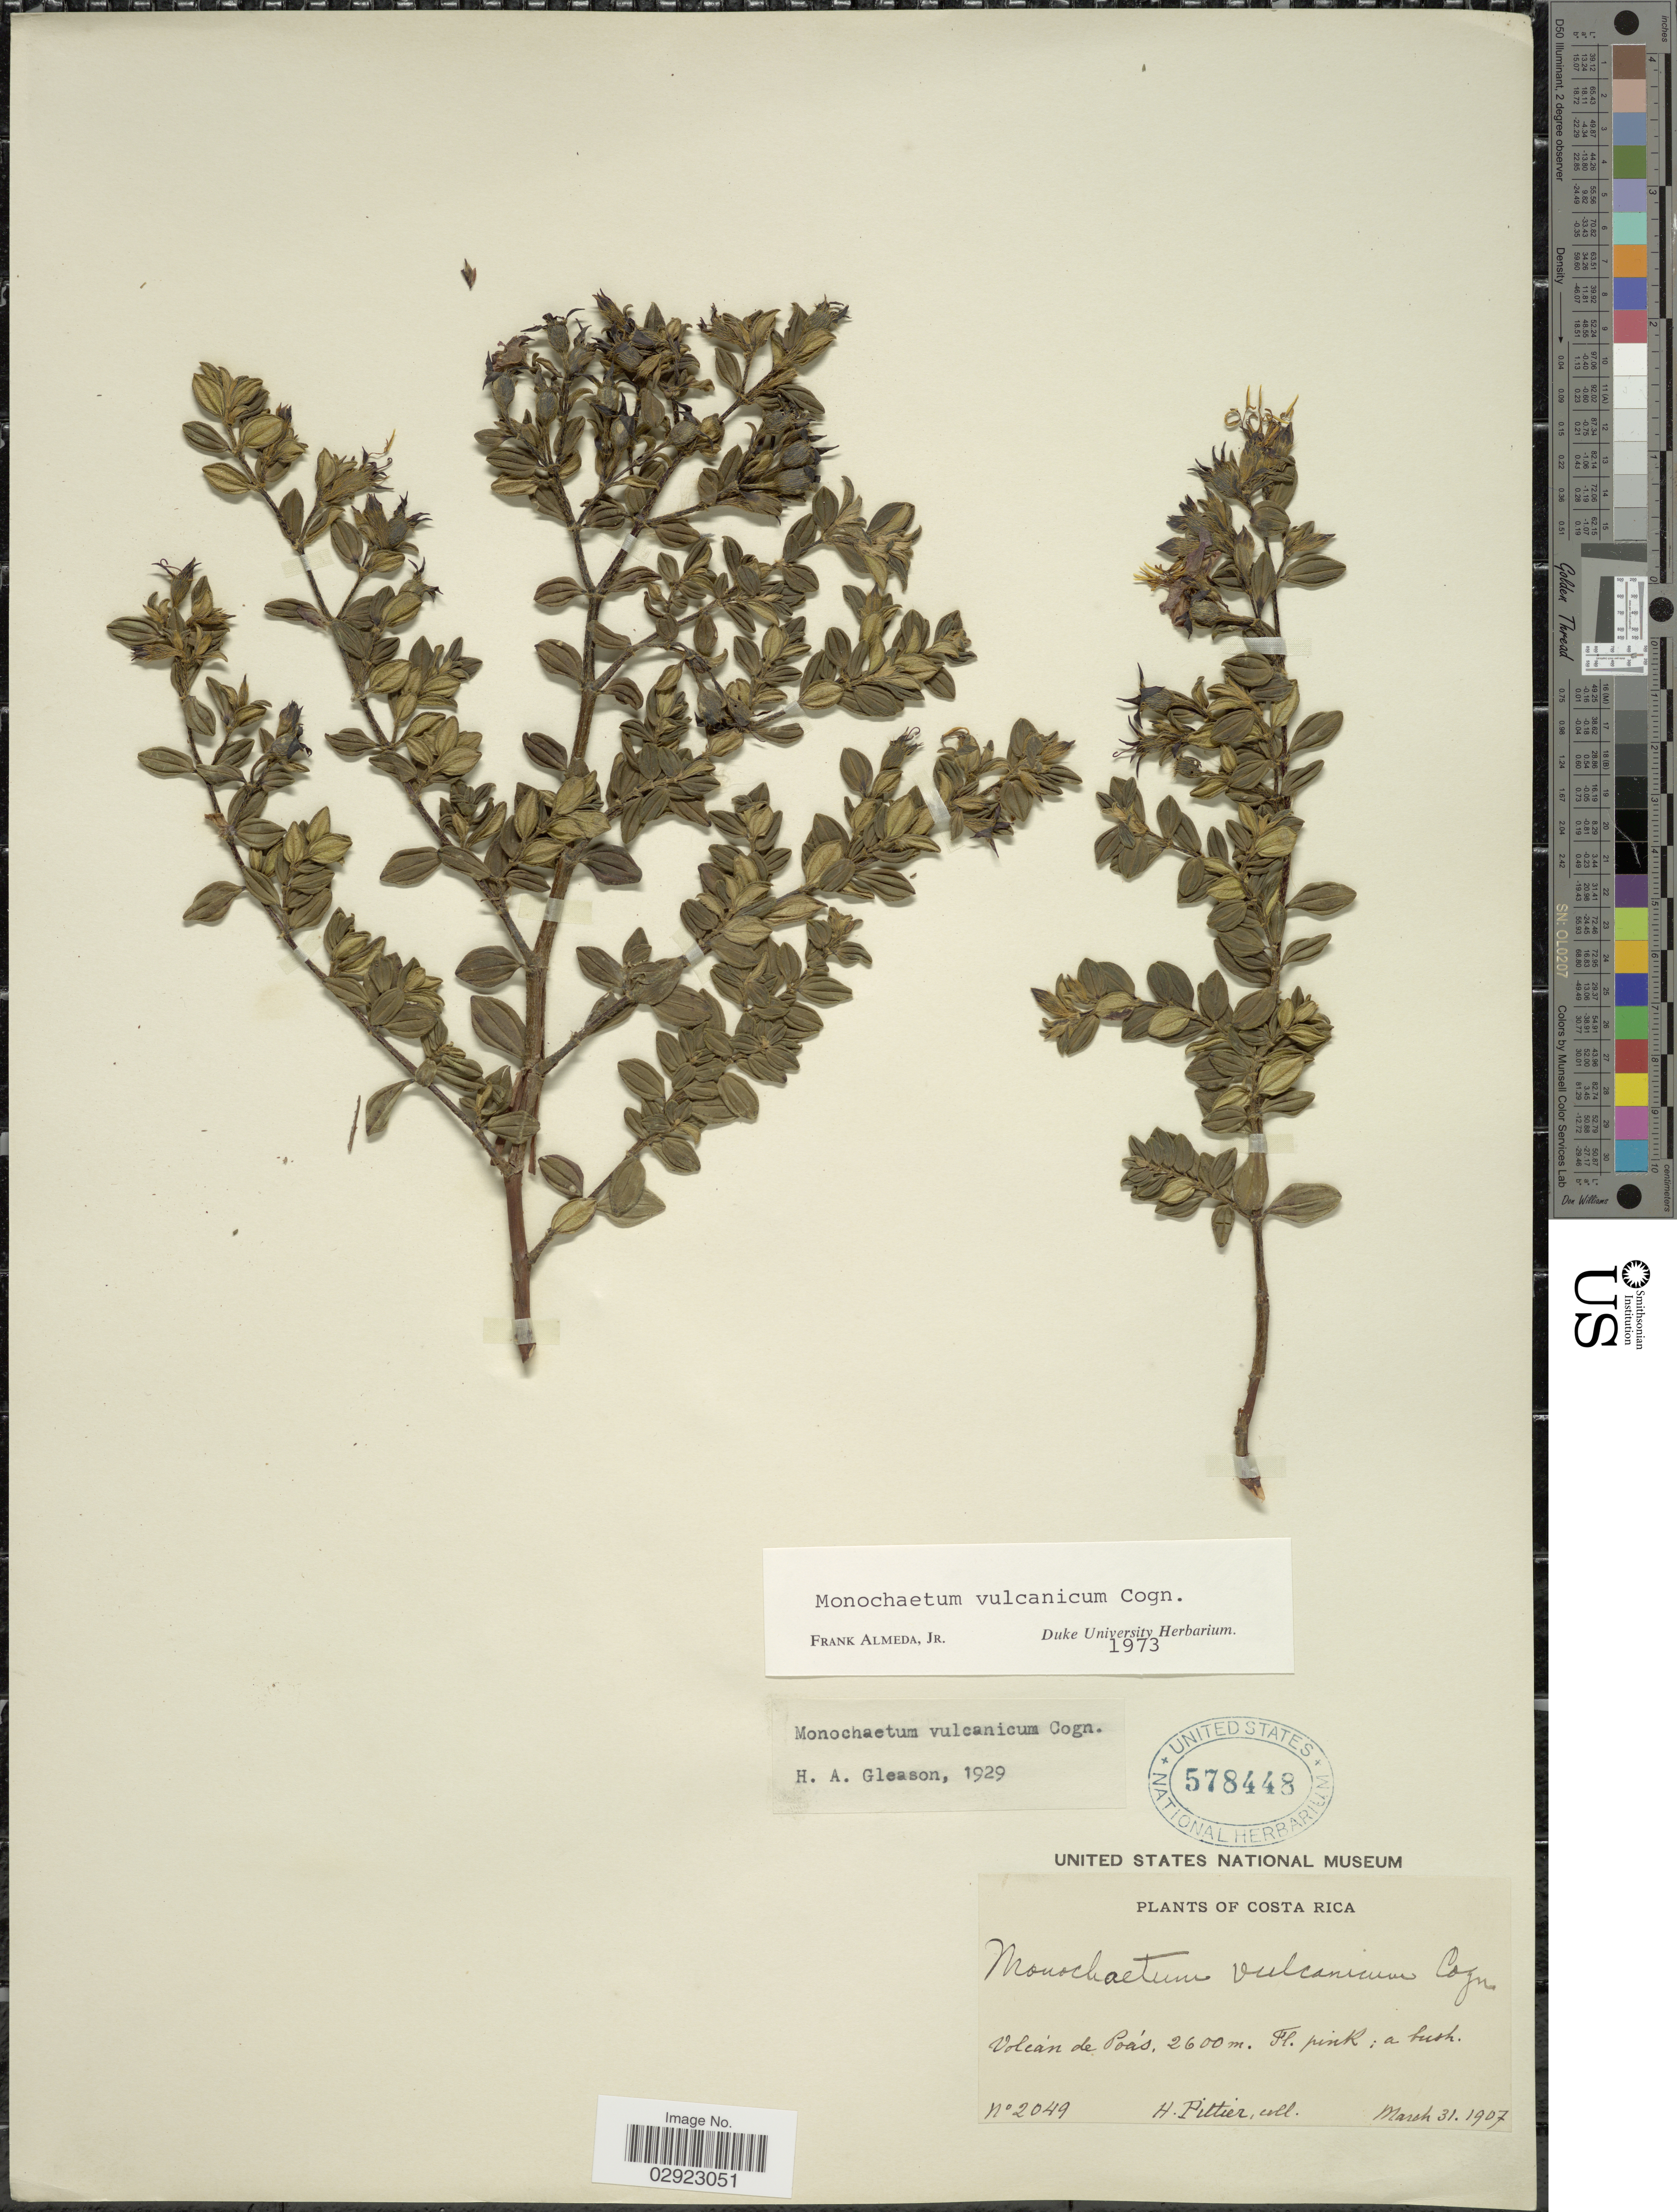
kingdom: Plantae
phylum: Tracheophyta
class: Magnoliopsida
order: Myrtales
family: Melastomataceae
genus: Monochaetum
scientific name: Monochaetum vulcanicum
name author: Cogn.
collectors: H. F. Pittier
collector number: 2049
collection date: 1907-03-31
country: Costa Rica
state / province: Alajuela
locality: Volcán de Poás.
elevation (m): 2600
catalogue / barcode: US 578448